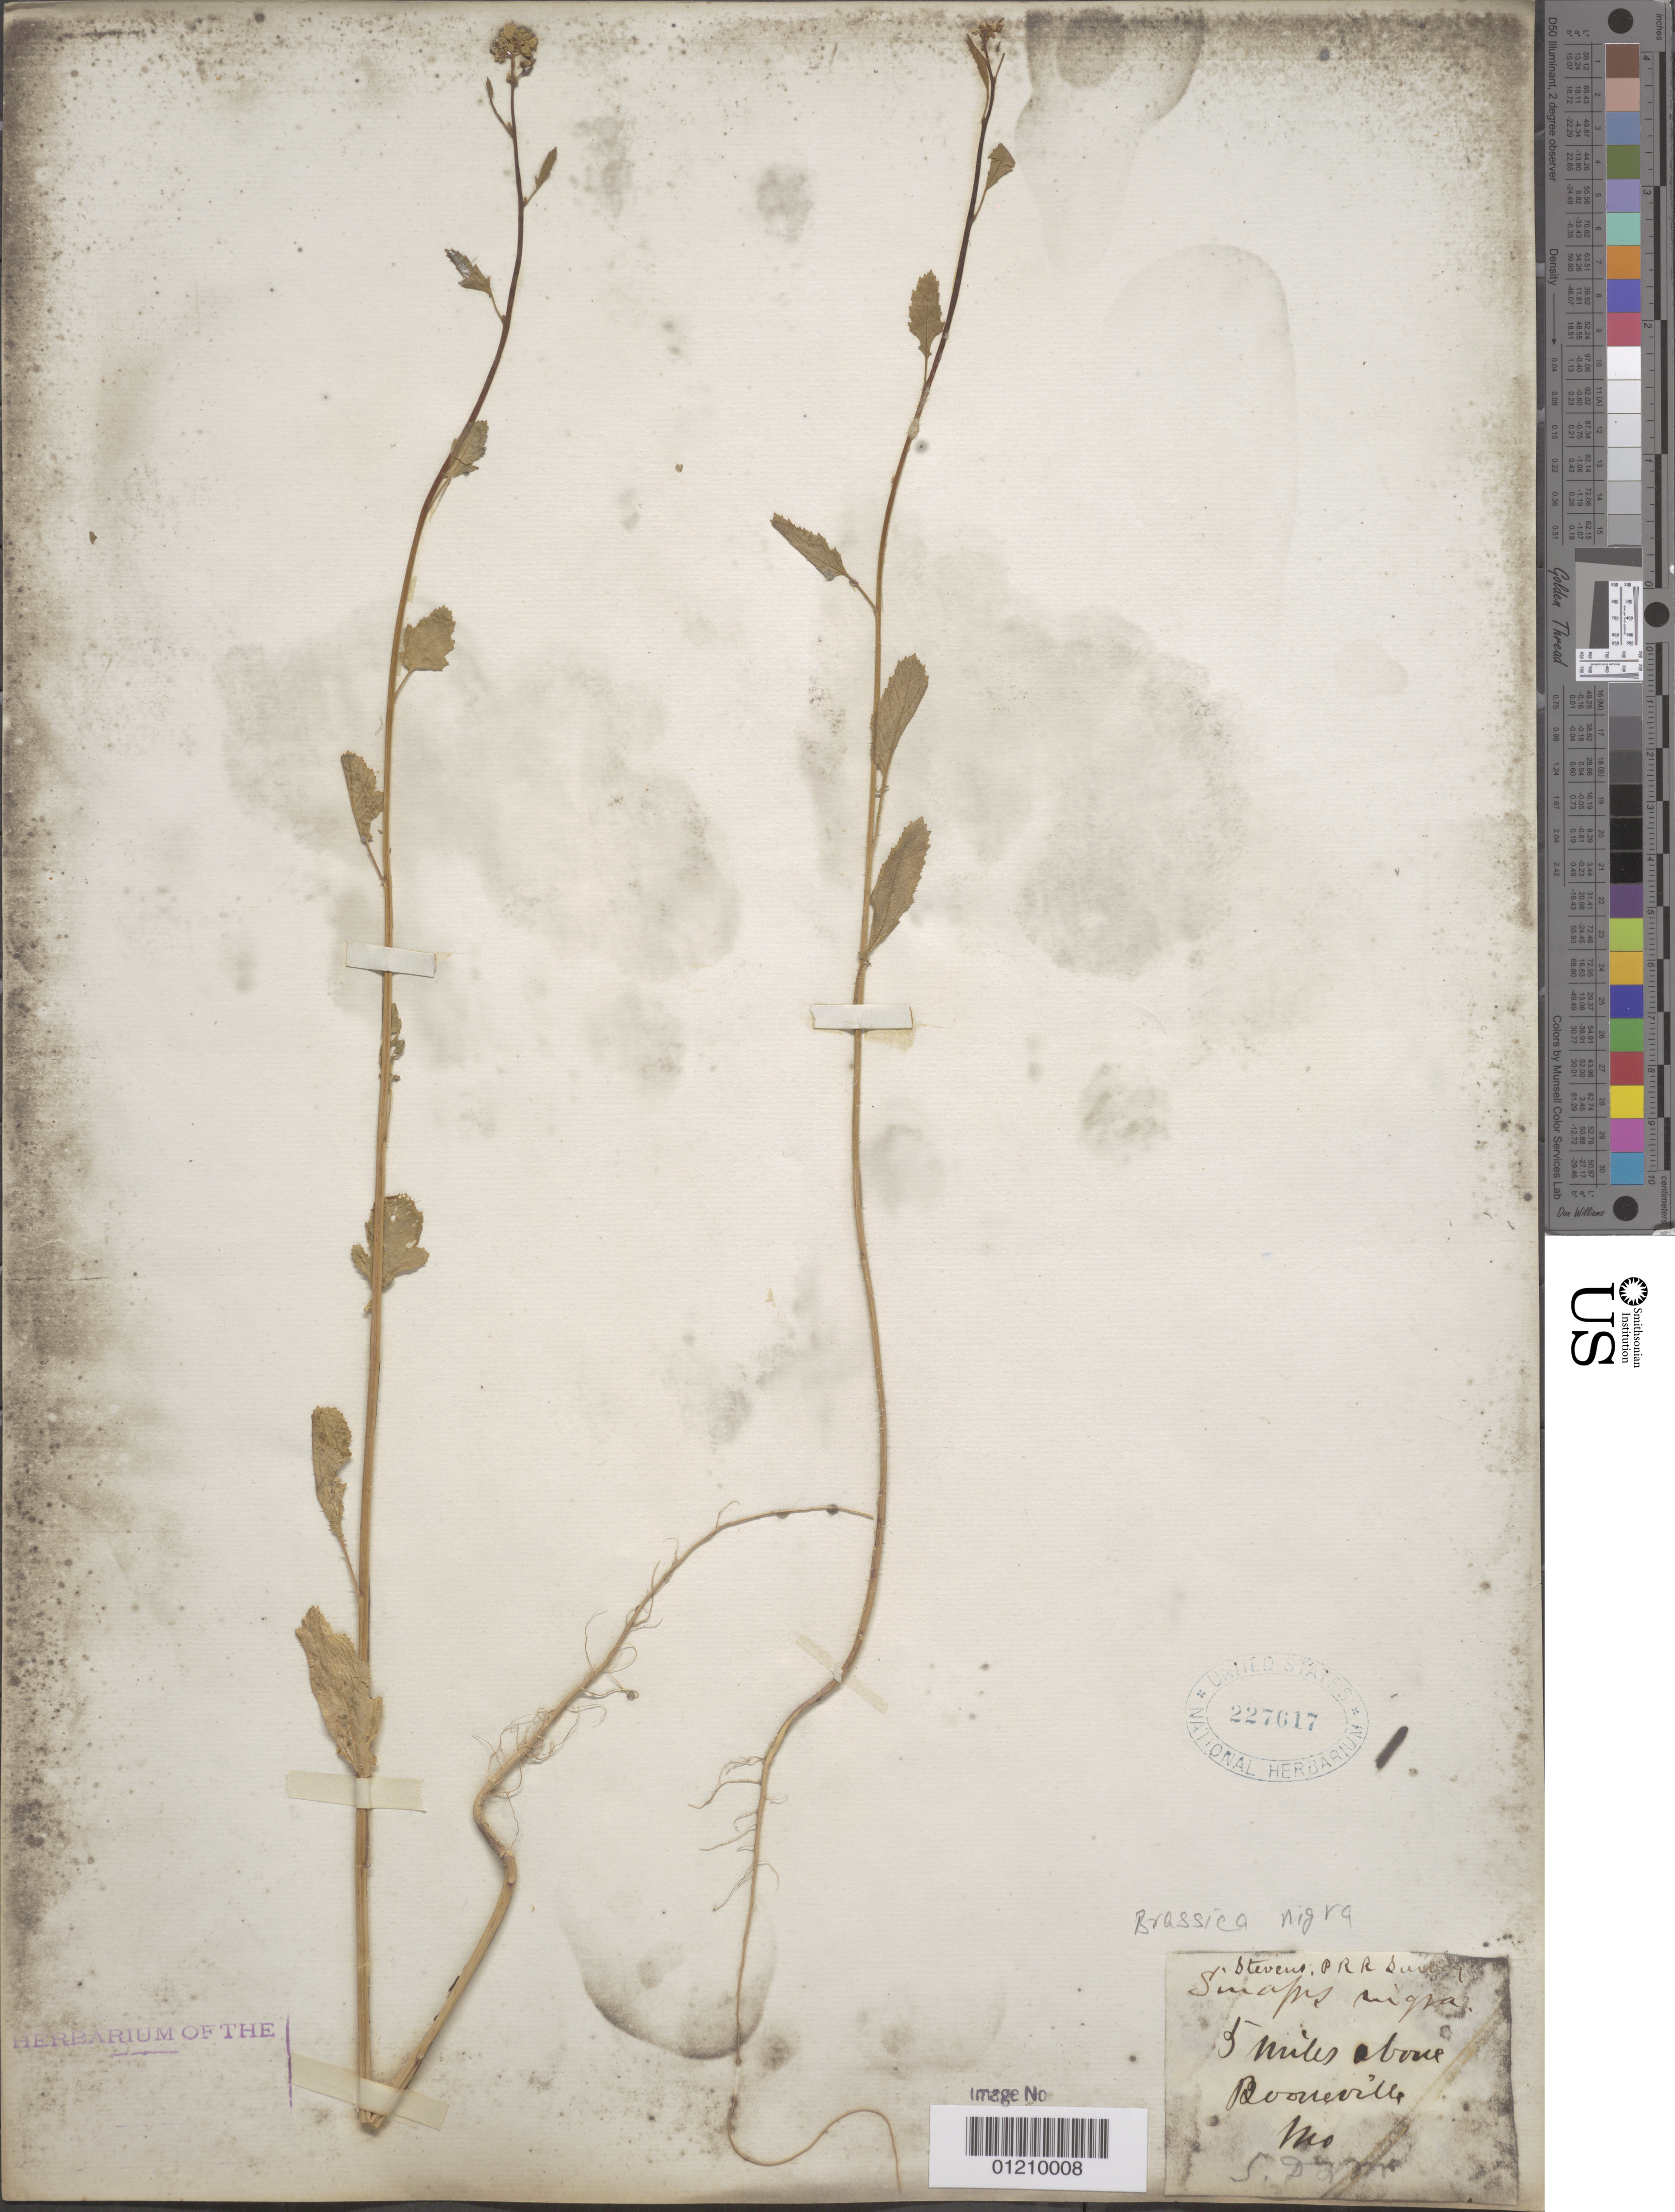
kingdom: Plantae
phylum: Tracheophyta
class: Magnoliopsida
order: Brassicales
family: Brassicaceae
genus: Brassica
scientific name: Brassica nigra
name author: (L.) W.D.J. Koch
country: Canada / United States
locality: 5 miles above Booneville.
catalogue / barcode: US 227617